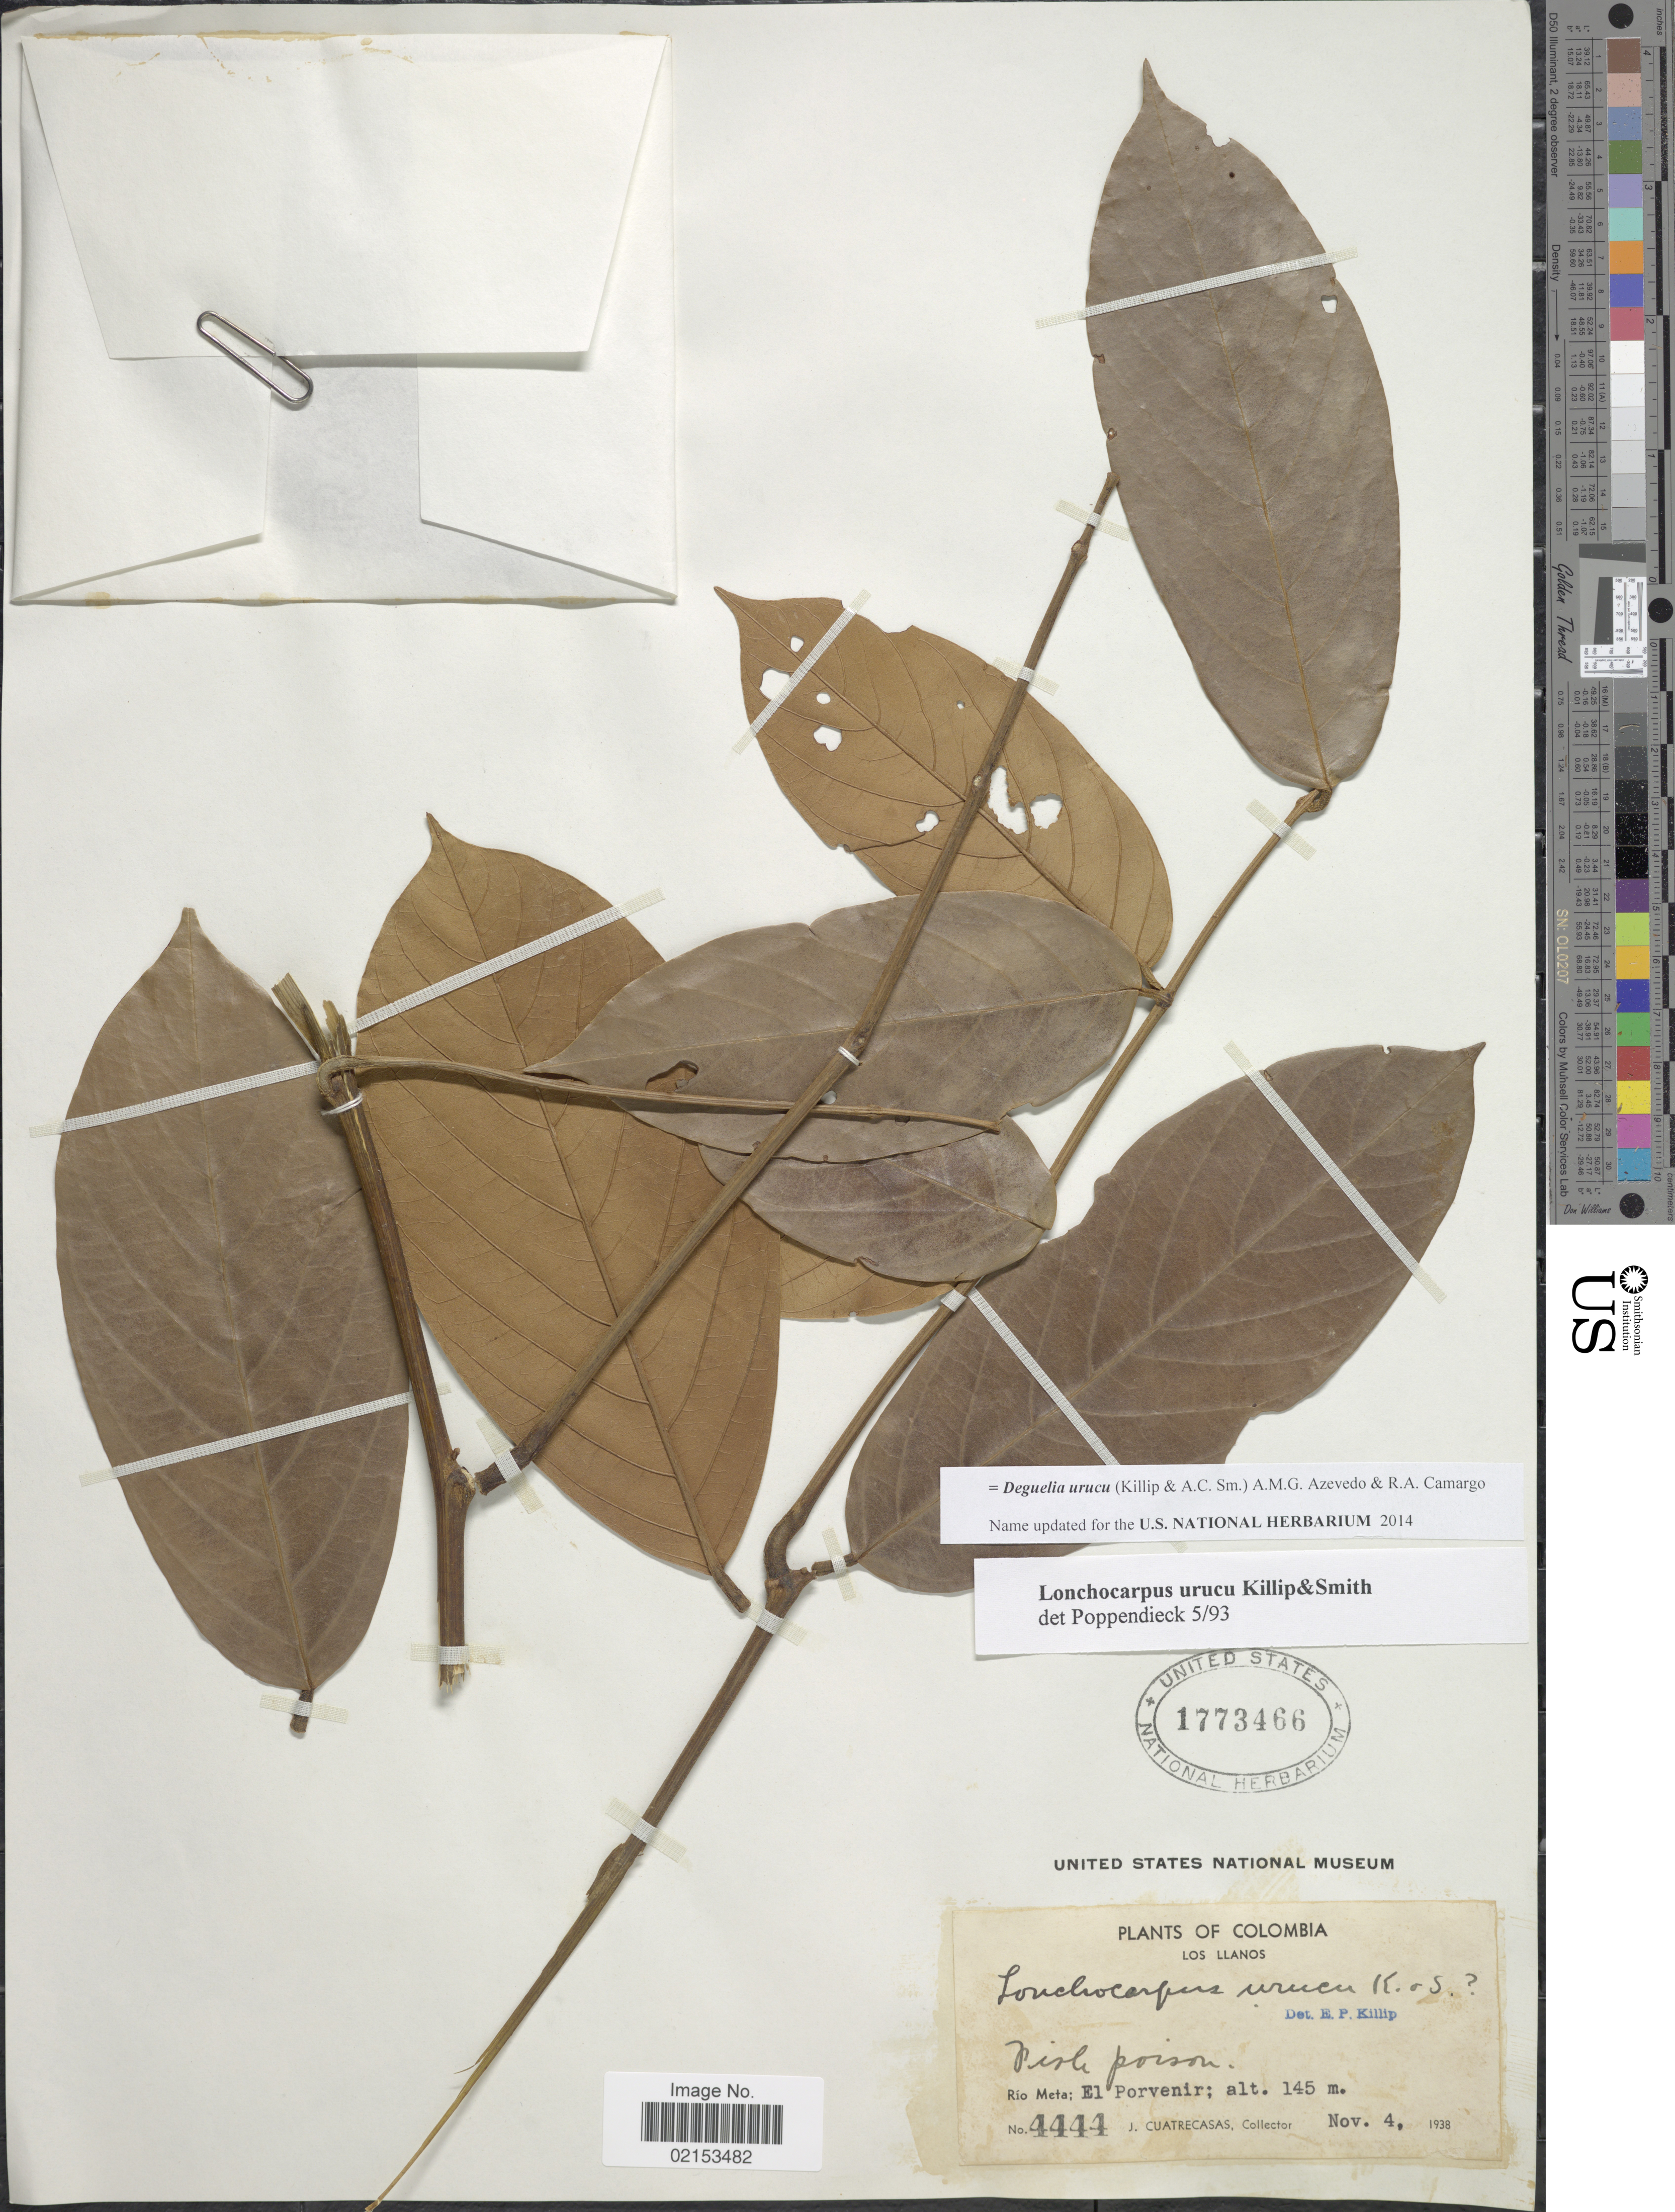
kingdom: Plantae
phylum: Tracheophyta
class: Magnoliopsida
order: Fabales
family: Fabaceae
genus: Deguelia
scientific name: Deguelia urucu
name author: (Killip & A.C. Sm.) A.M.G. Azevedo & R.A. Camargo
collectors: J. Cuatrecasas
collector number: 444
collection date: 1938-11-04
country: Colombia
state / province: Meta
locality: Los Llanos, Rio Meta, El Porvenir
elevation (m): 145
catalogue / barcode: US 1773466